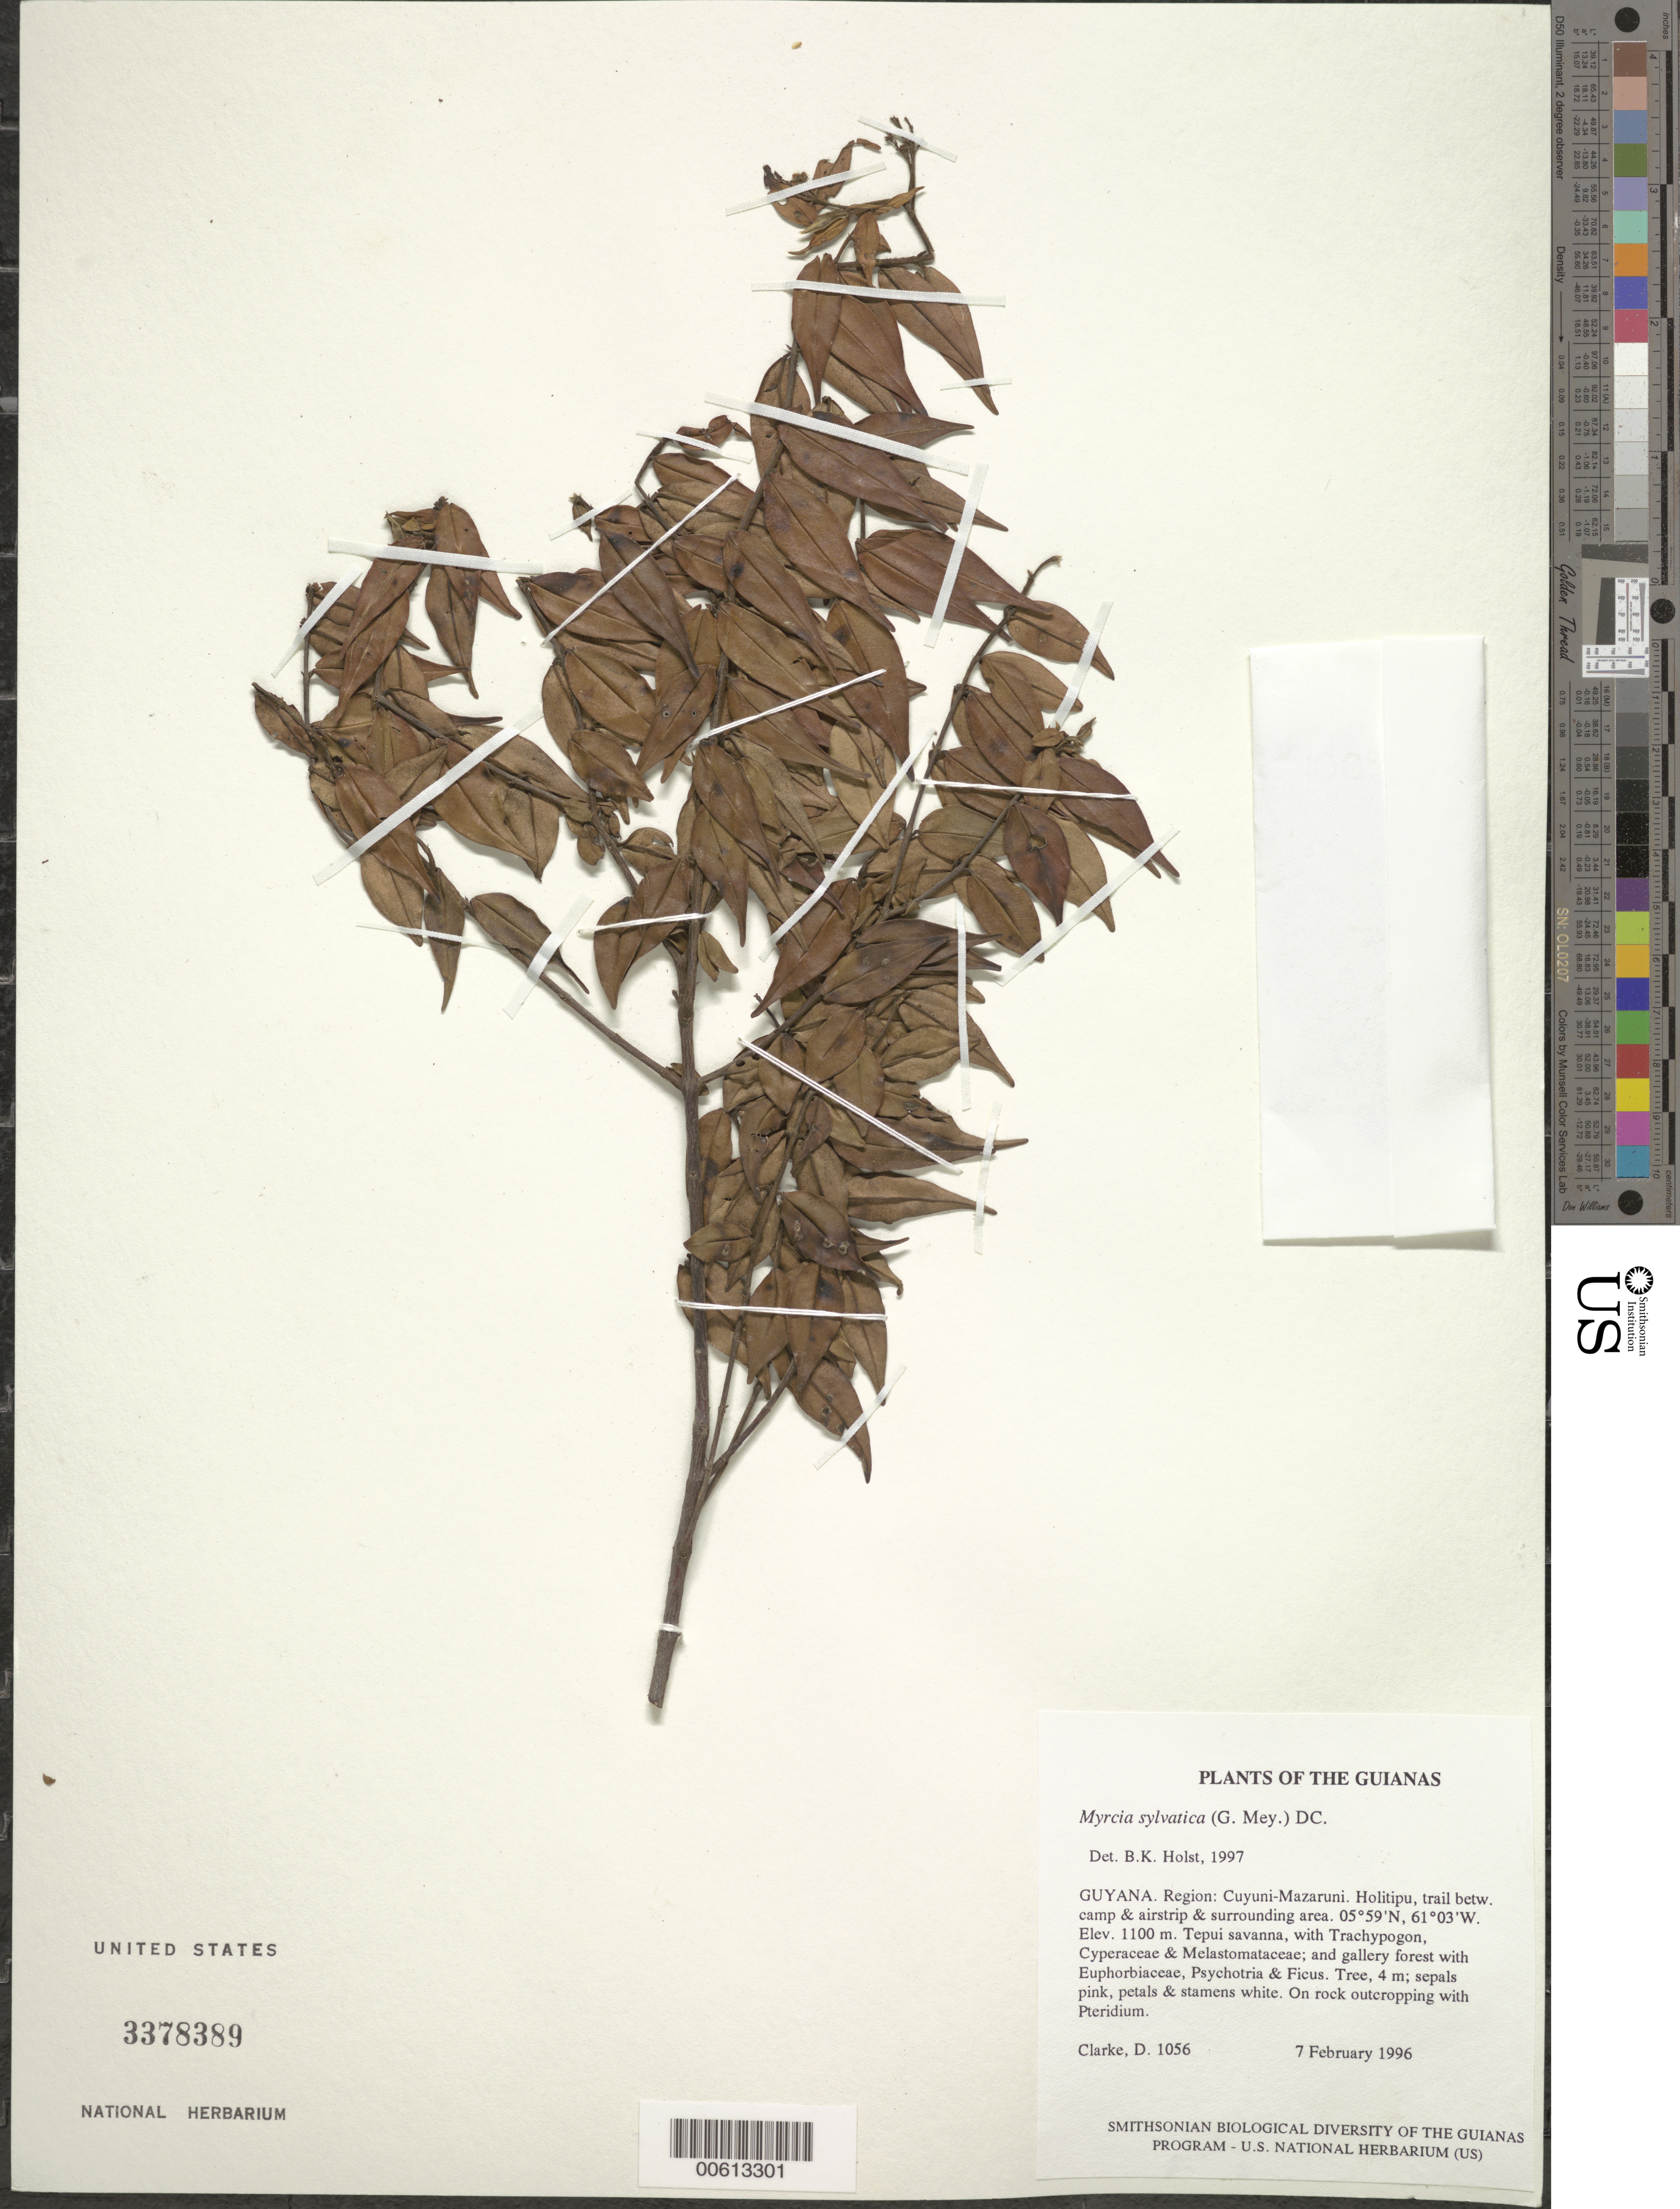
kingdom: Plantae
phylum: Tracheophyta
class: Magnoliopsida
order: Myrtales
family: Myrtaceae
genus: Myrcia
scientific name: Myrcia sylvatica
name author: (G. Mey.) DC.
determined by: Holst, Bruce K.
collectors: H. D. Clarke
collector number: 1056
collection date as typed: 7 February 1996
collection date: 1996-02-07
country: Guyana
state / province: Cuyuni-Mazaruni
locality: Holitipu, trail between camp & airstrip & surrounding area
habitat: Tepui savanna, with Trachypogon, Cyperaceae & Melastomataceae; and gallery forest with Euphorbiaceae, Psychotria & Ficus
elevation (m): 1100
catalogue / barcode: US 3378389